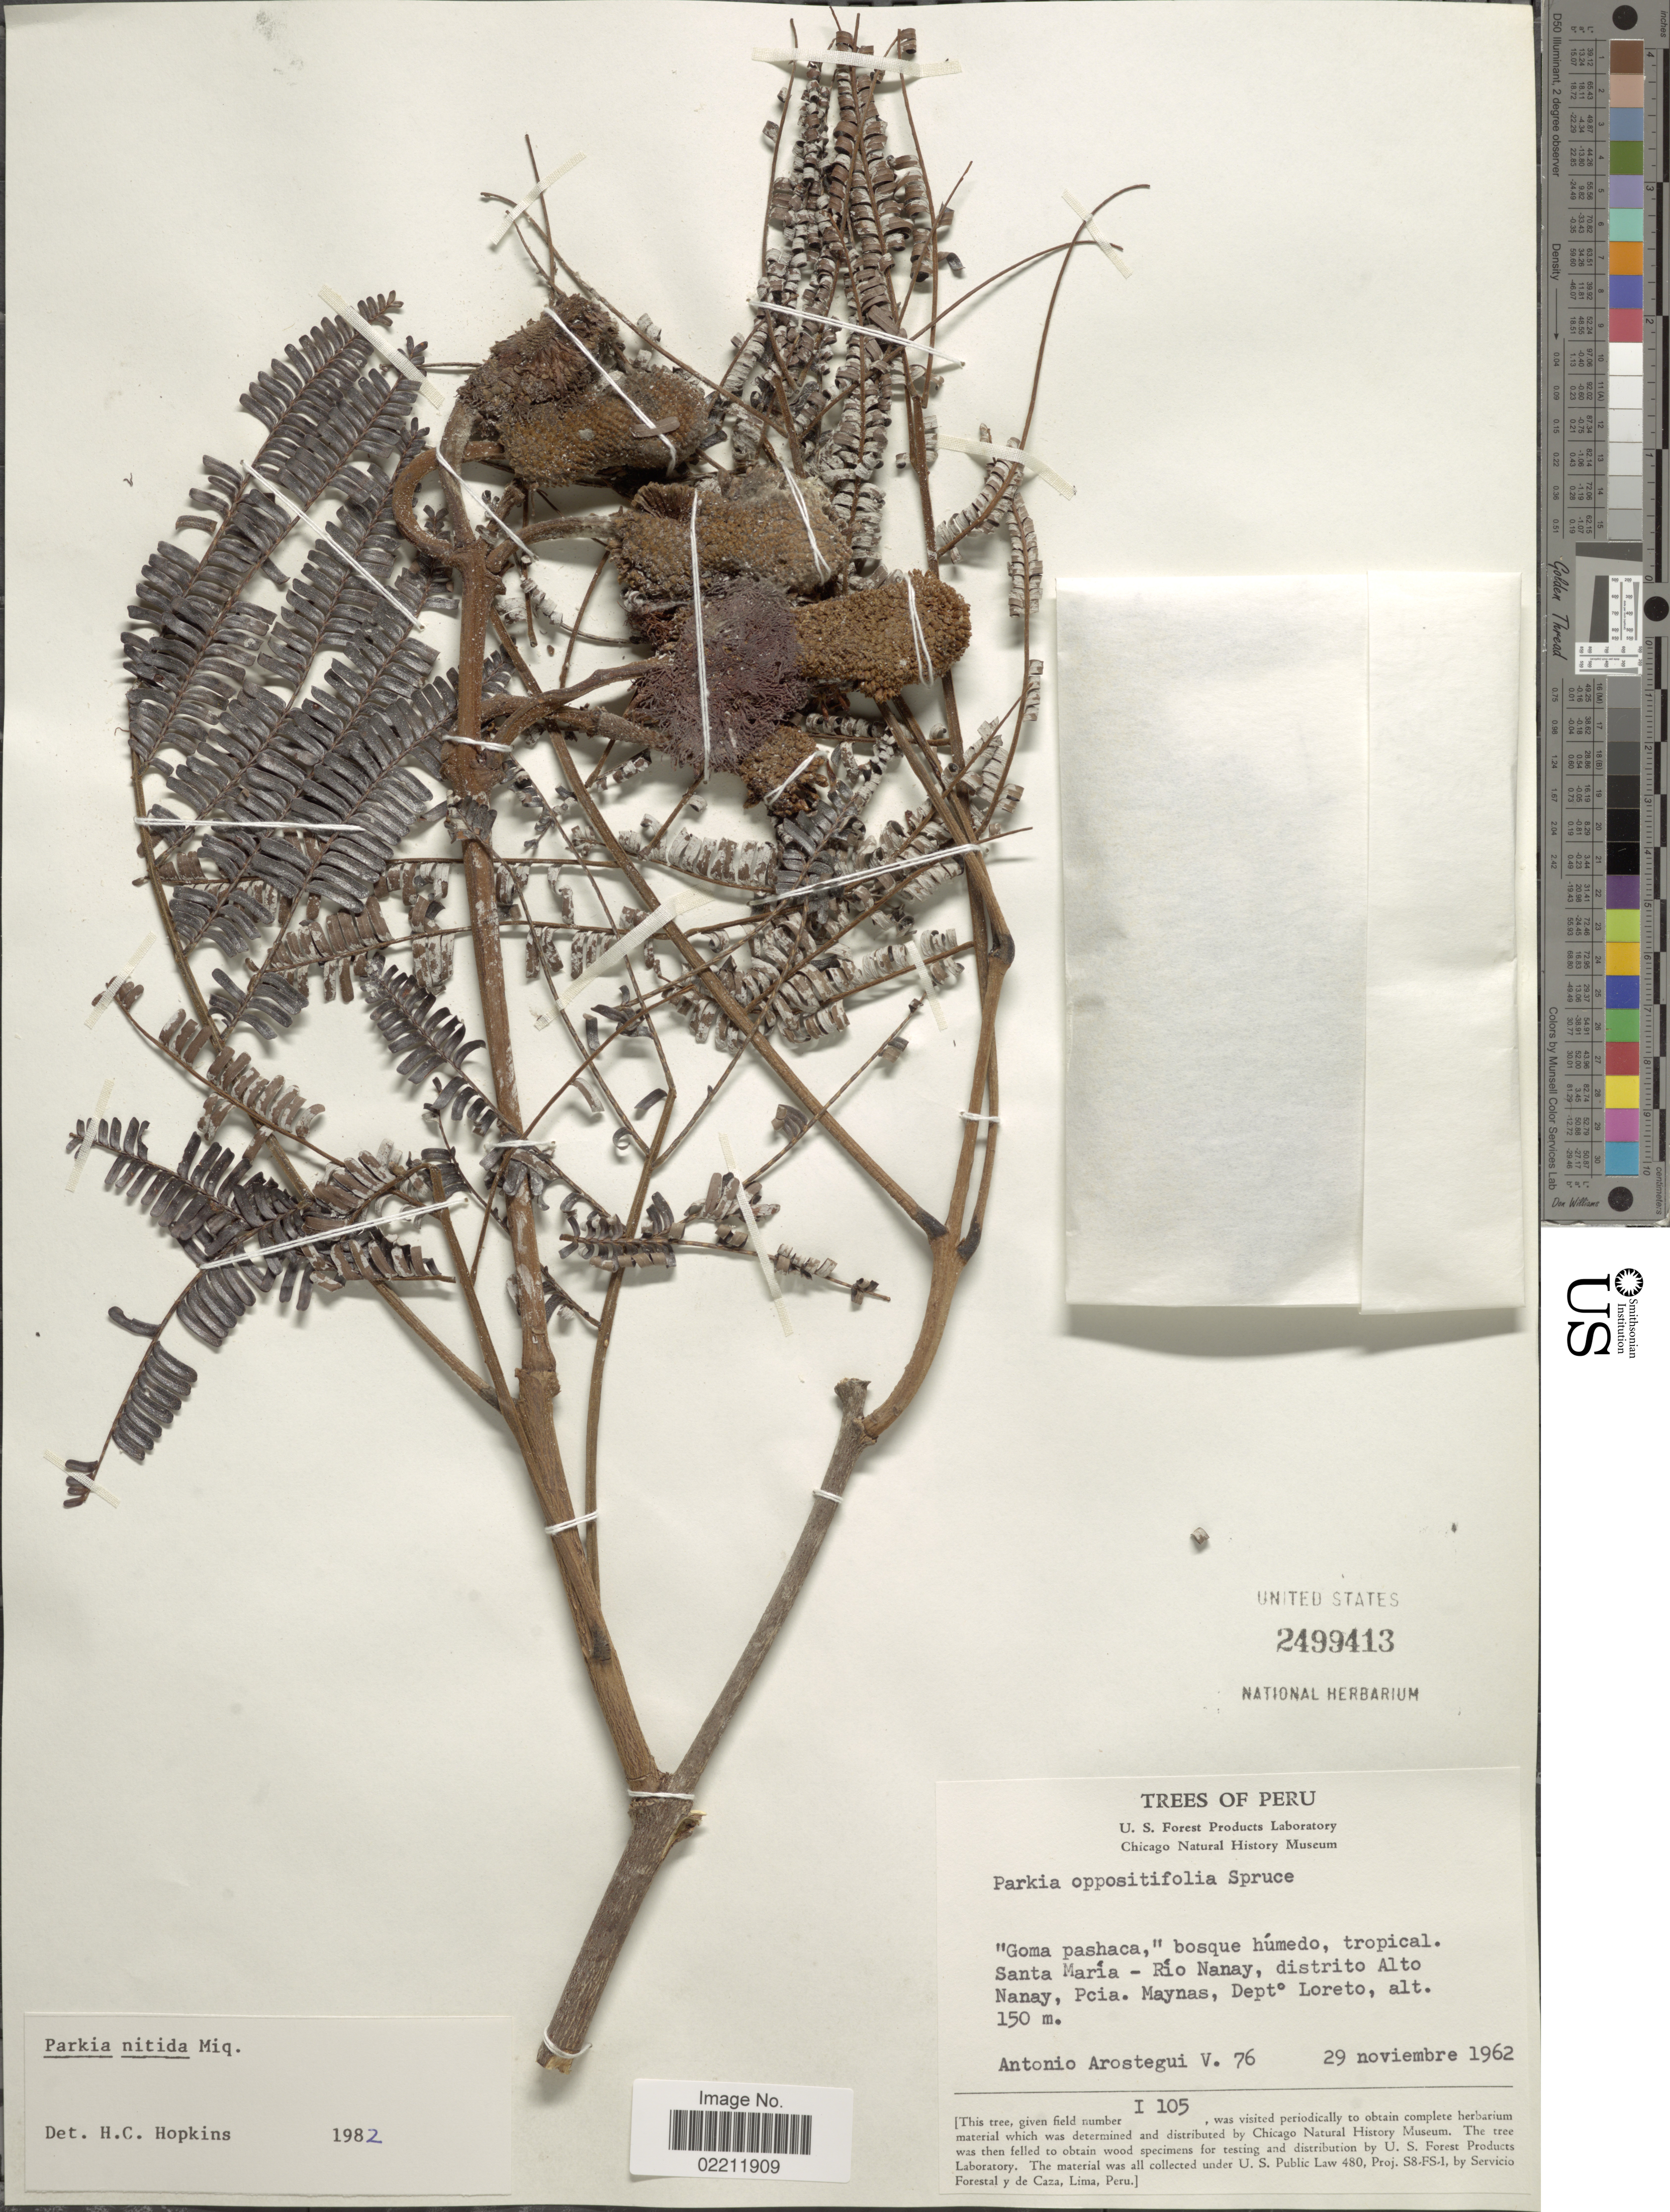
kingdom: Plantae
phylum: Tracheophyta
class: Magnoliopsida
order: Fabales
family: Fabaceae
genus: Parkia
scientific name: Parkia nitida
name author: Miq.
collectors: A. Arostegui V.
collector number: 76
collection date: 1962-11-29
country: Peru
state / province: Loreto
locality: Peru, Santa Maria - Rio Nany, distrito Alto Nanay, Pcia, Maynas, Depto Loreto.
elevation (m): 150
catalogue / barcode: US 2499413